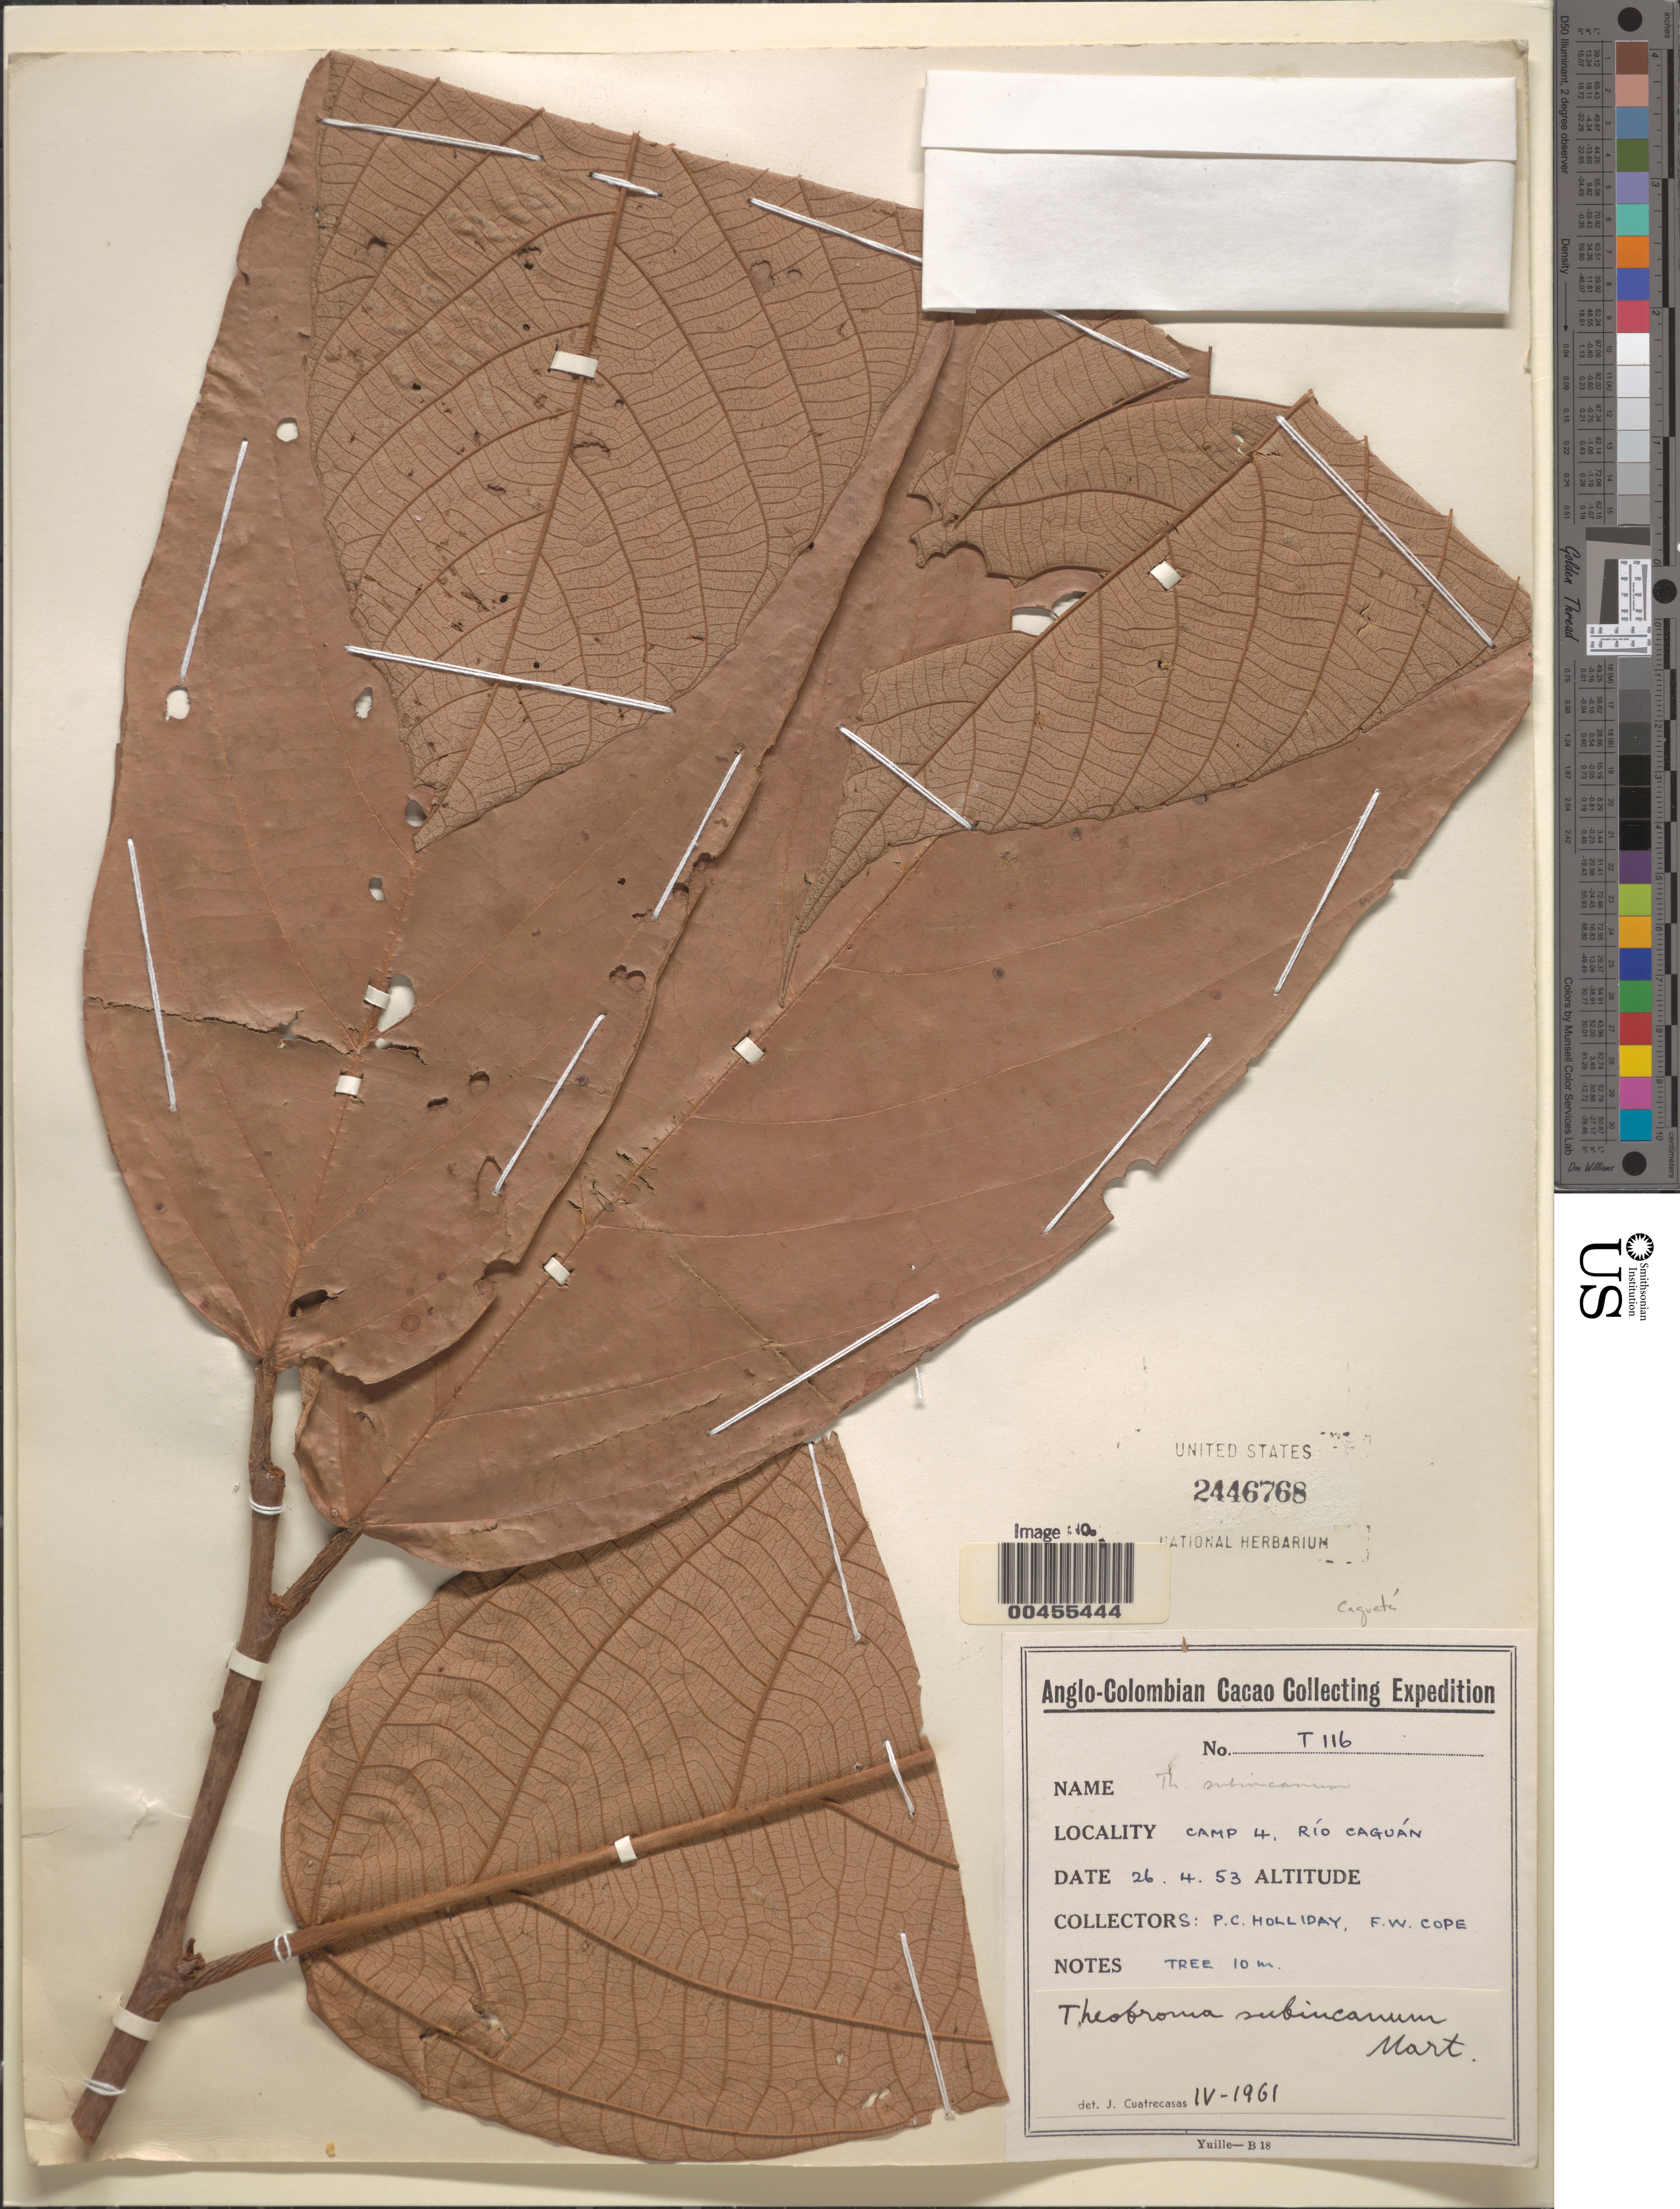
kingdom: Plantae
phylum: Tracheophyta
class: Magnoliopsida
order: Malvales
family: Malvaceae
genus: Theobroma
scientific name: Theobroma subincanum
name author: Mart.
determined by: Cuatrecasas, J.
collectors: P. C. Holliday & F. Cope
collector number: T116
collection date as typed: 26 Apr 1953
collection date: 1953-04-26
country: Colombia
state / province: Caquetá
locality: Camp 4, Río Caguán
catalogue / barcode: US 2446768